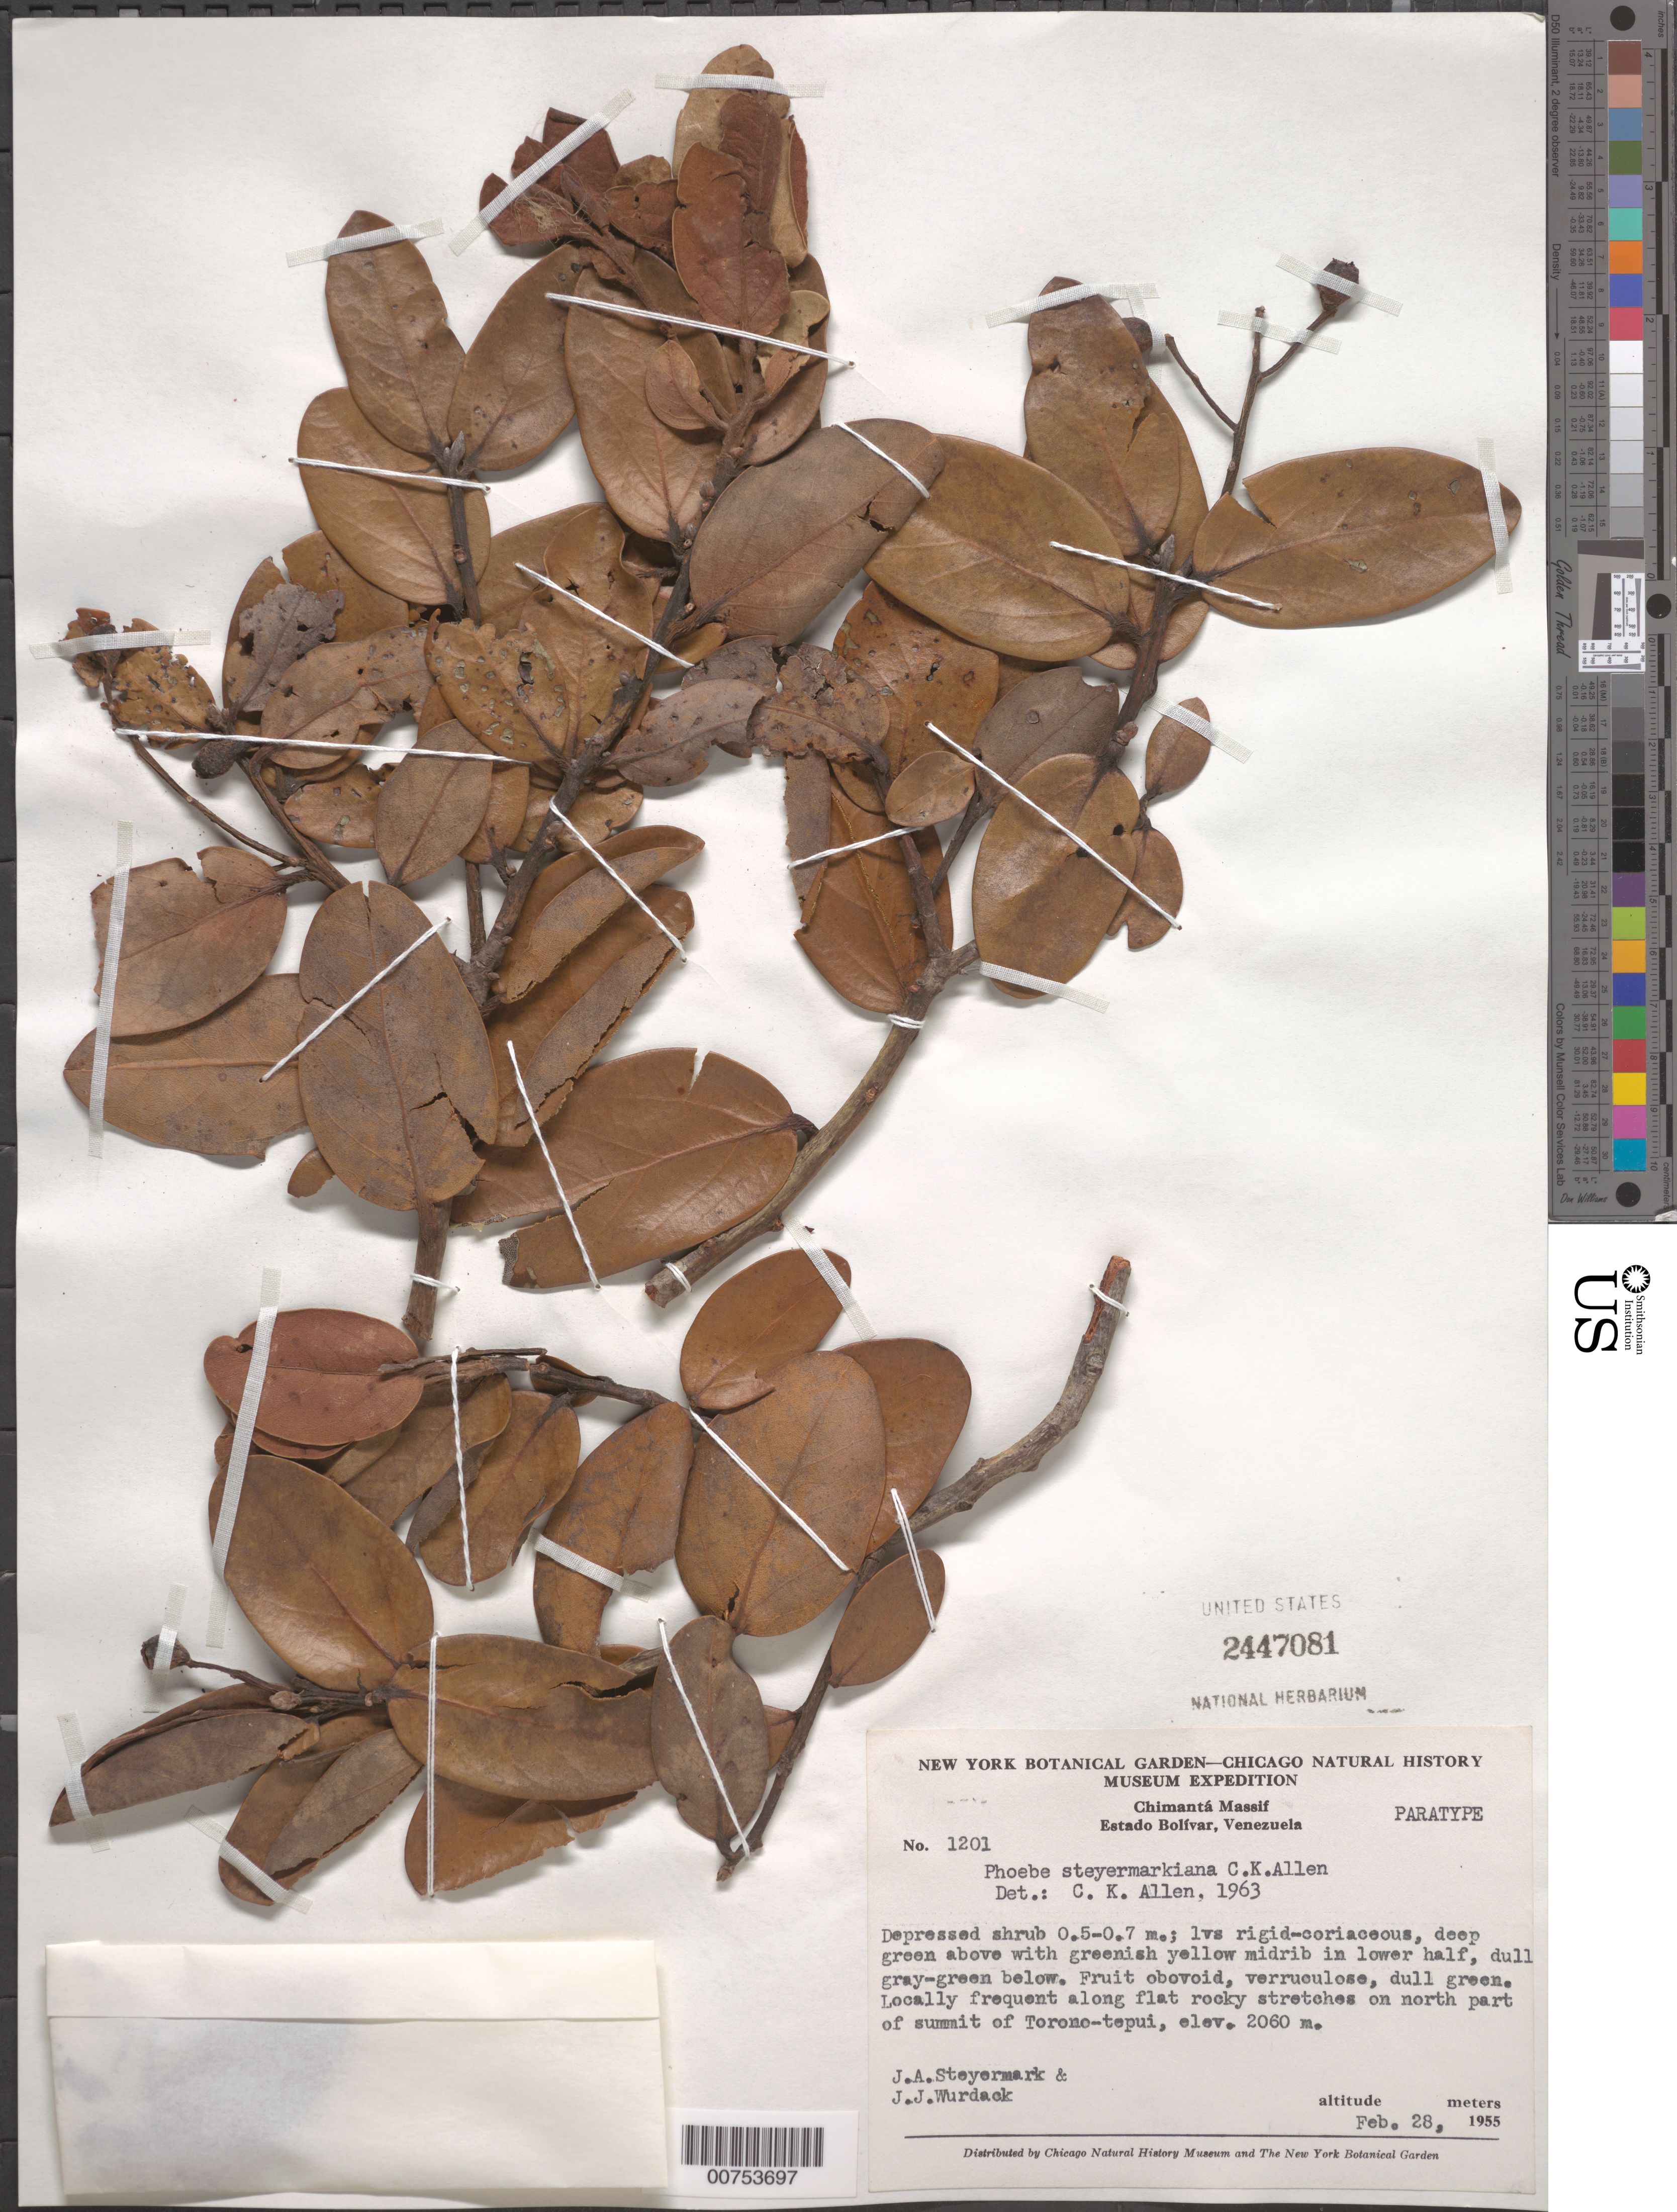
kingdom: Plantae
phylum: Tracheophyta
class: Magnoliopsida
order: Laurales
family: Lauraceae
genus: Phoebe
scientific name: Phoebe steyermarkiana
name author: C.K. Allen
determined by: Allen, C. K.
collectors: J. Steyermark & J. J. Wurdack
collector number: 55 1201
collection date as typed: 28-Feb-55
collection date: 1955-02-28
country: Venezuela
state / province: Bolívar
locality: Chimantá Massif, Torono-tepuí, between Summit Camp and base of escarpment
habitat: Along flat rocky stretches on N side of summit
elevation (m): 2060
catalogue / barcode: US 2447081